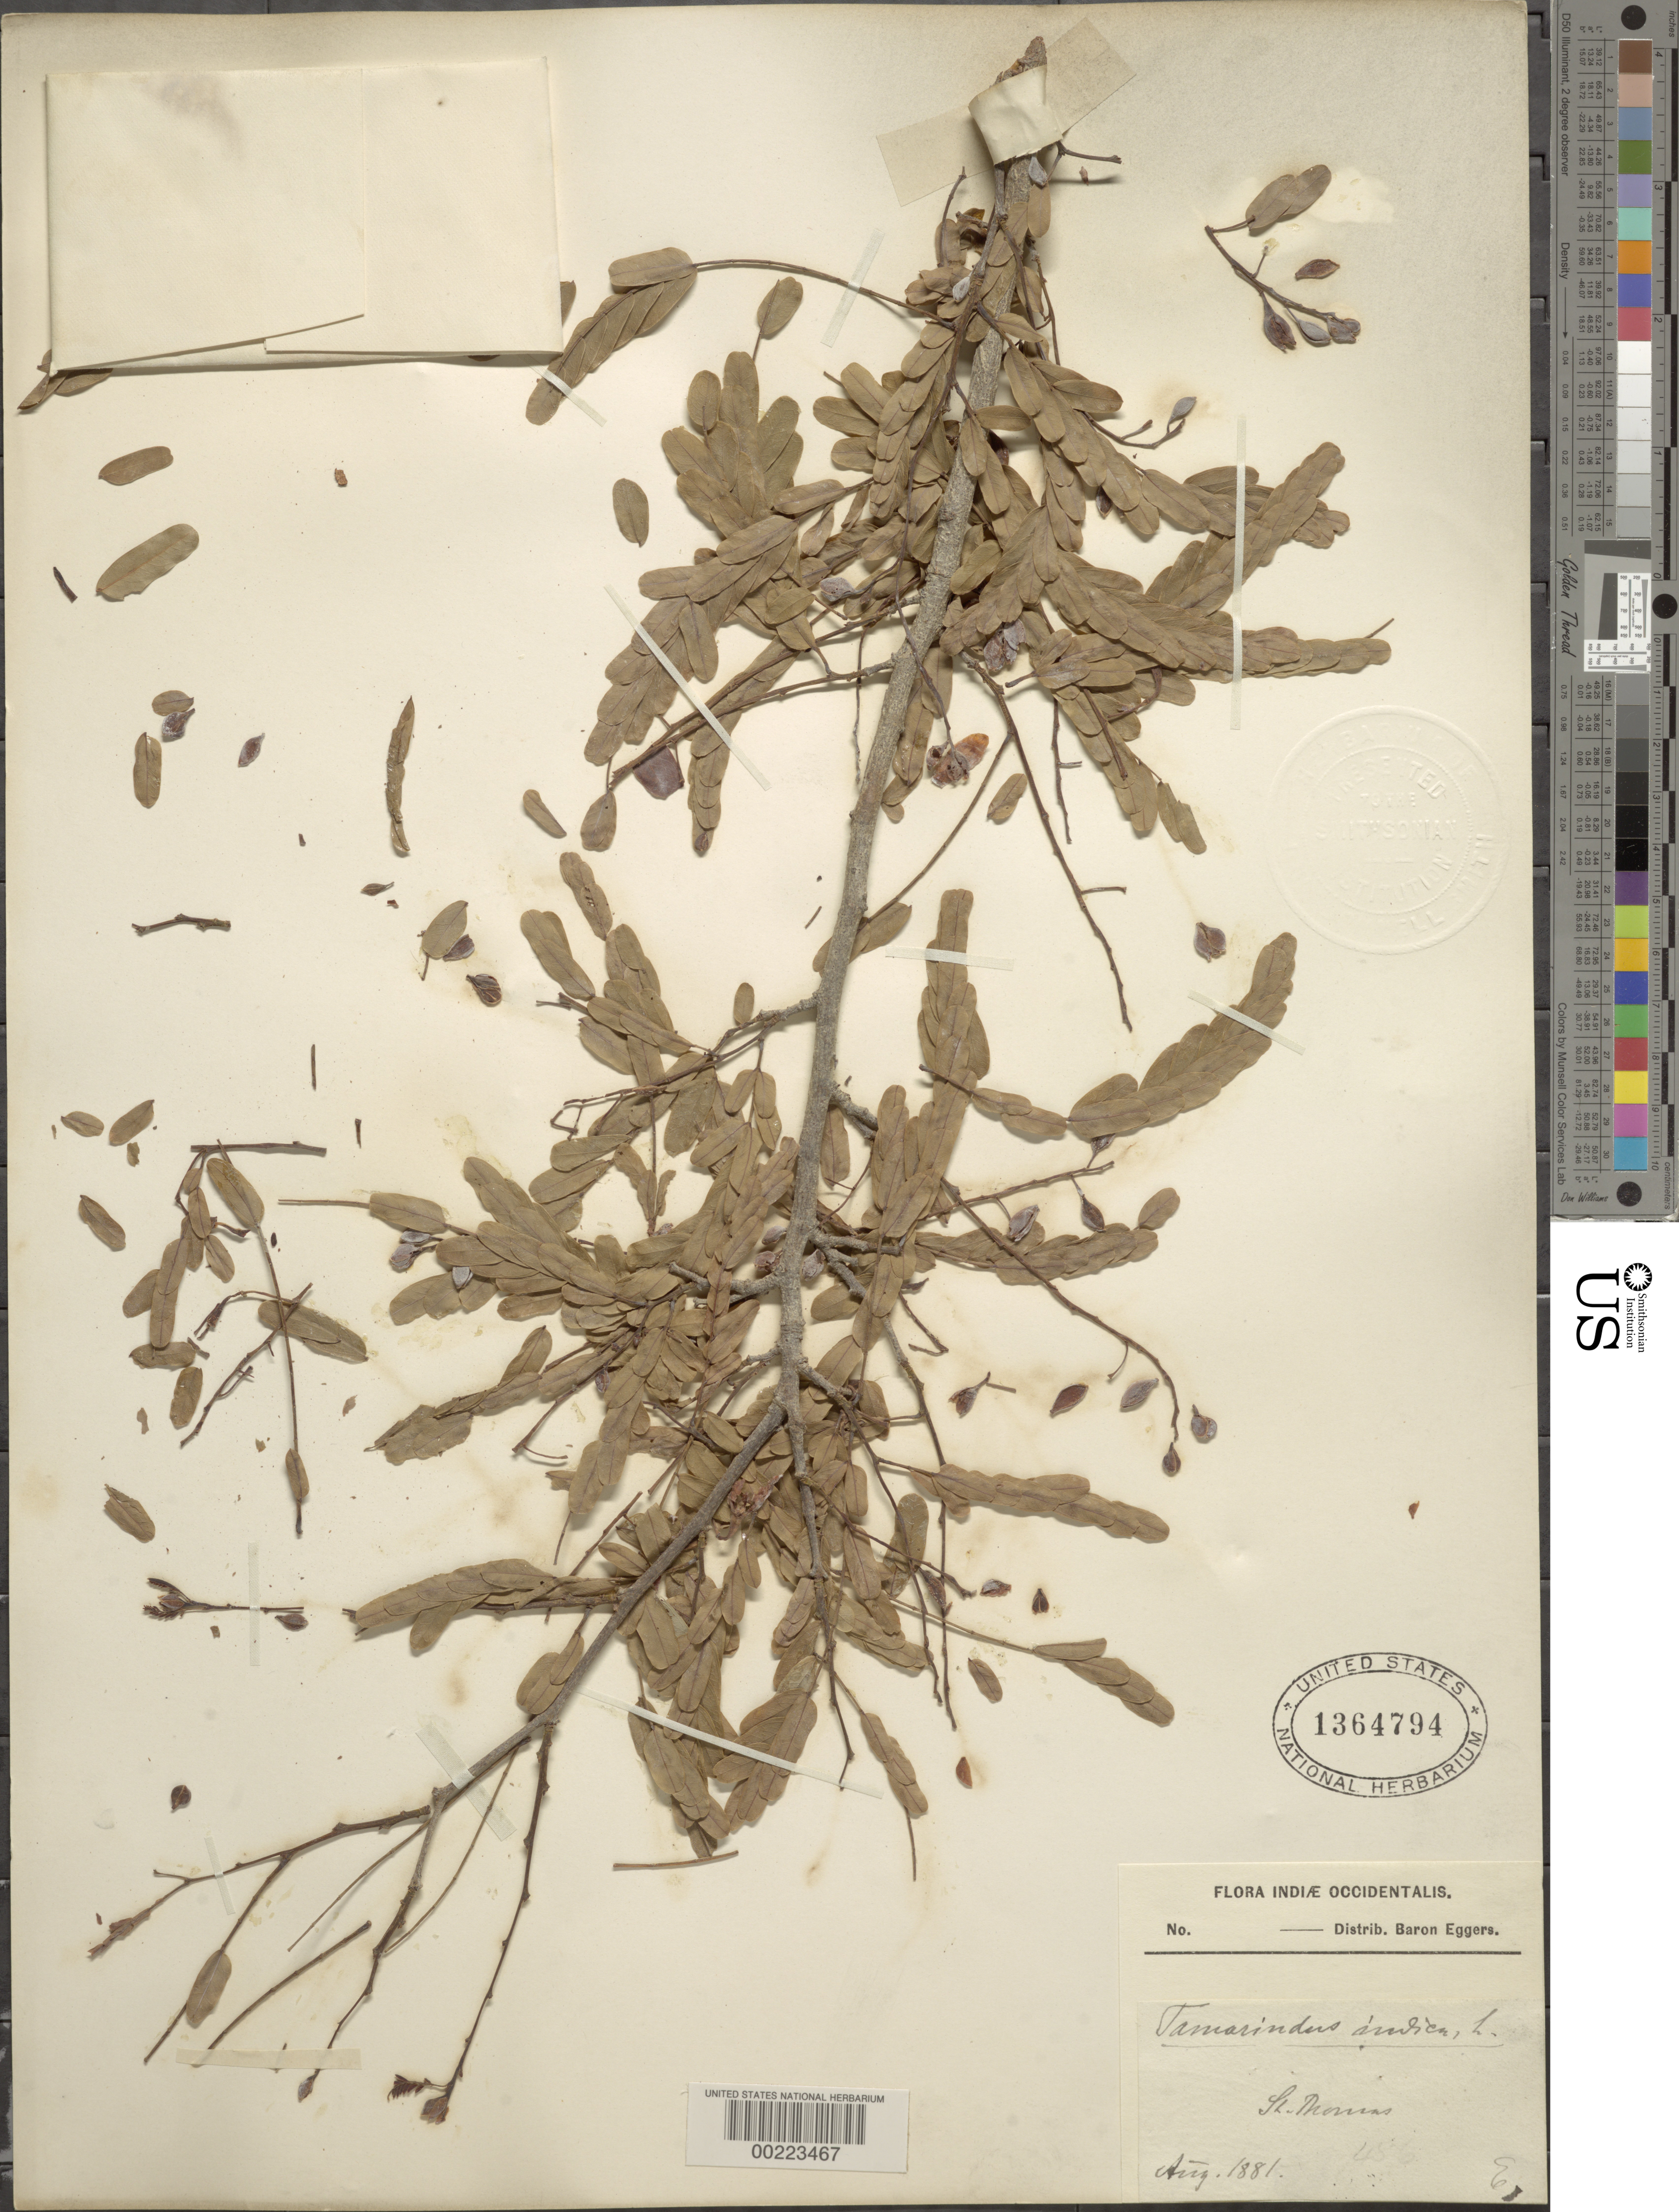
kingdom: Plantae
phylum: Tracheophyta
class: Magnoliopsida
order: Fabales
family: Fabaceae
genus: Tamarindus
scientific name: Tamarindus indica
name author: L.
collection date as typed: Aug 1881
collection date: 1881-08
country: U.S. Virgin Islands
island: St. Thomas Island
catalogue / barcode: US 1364794